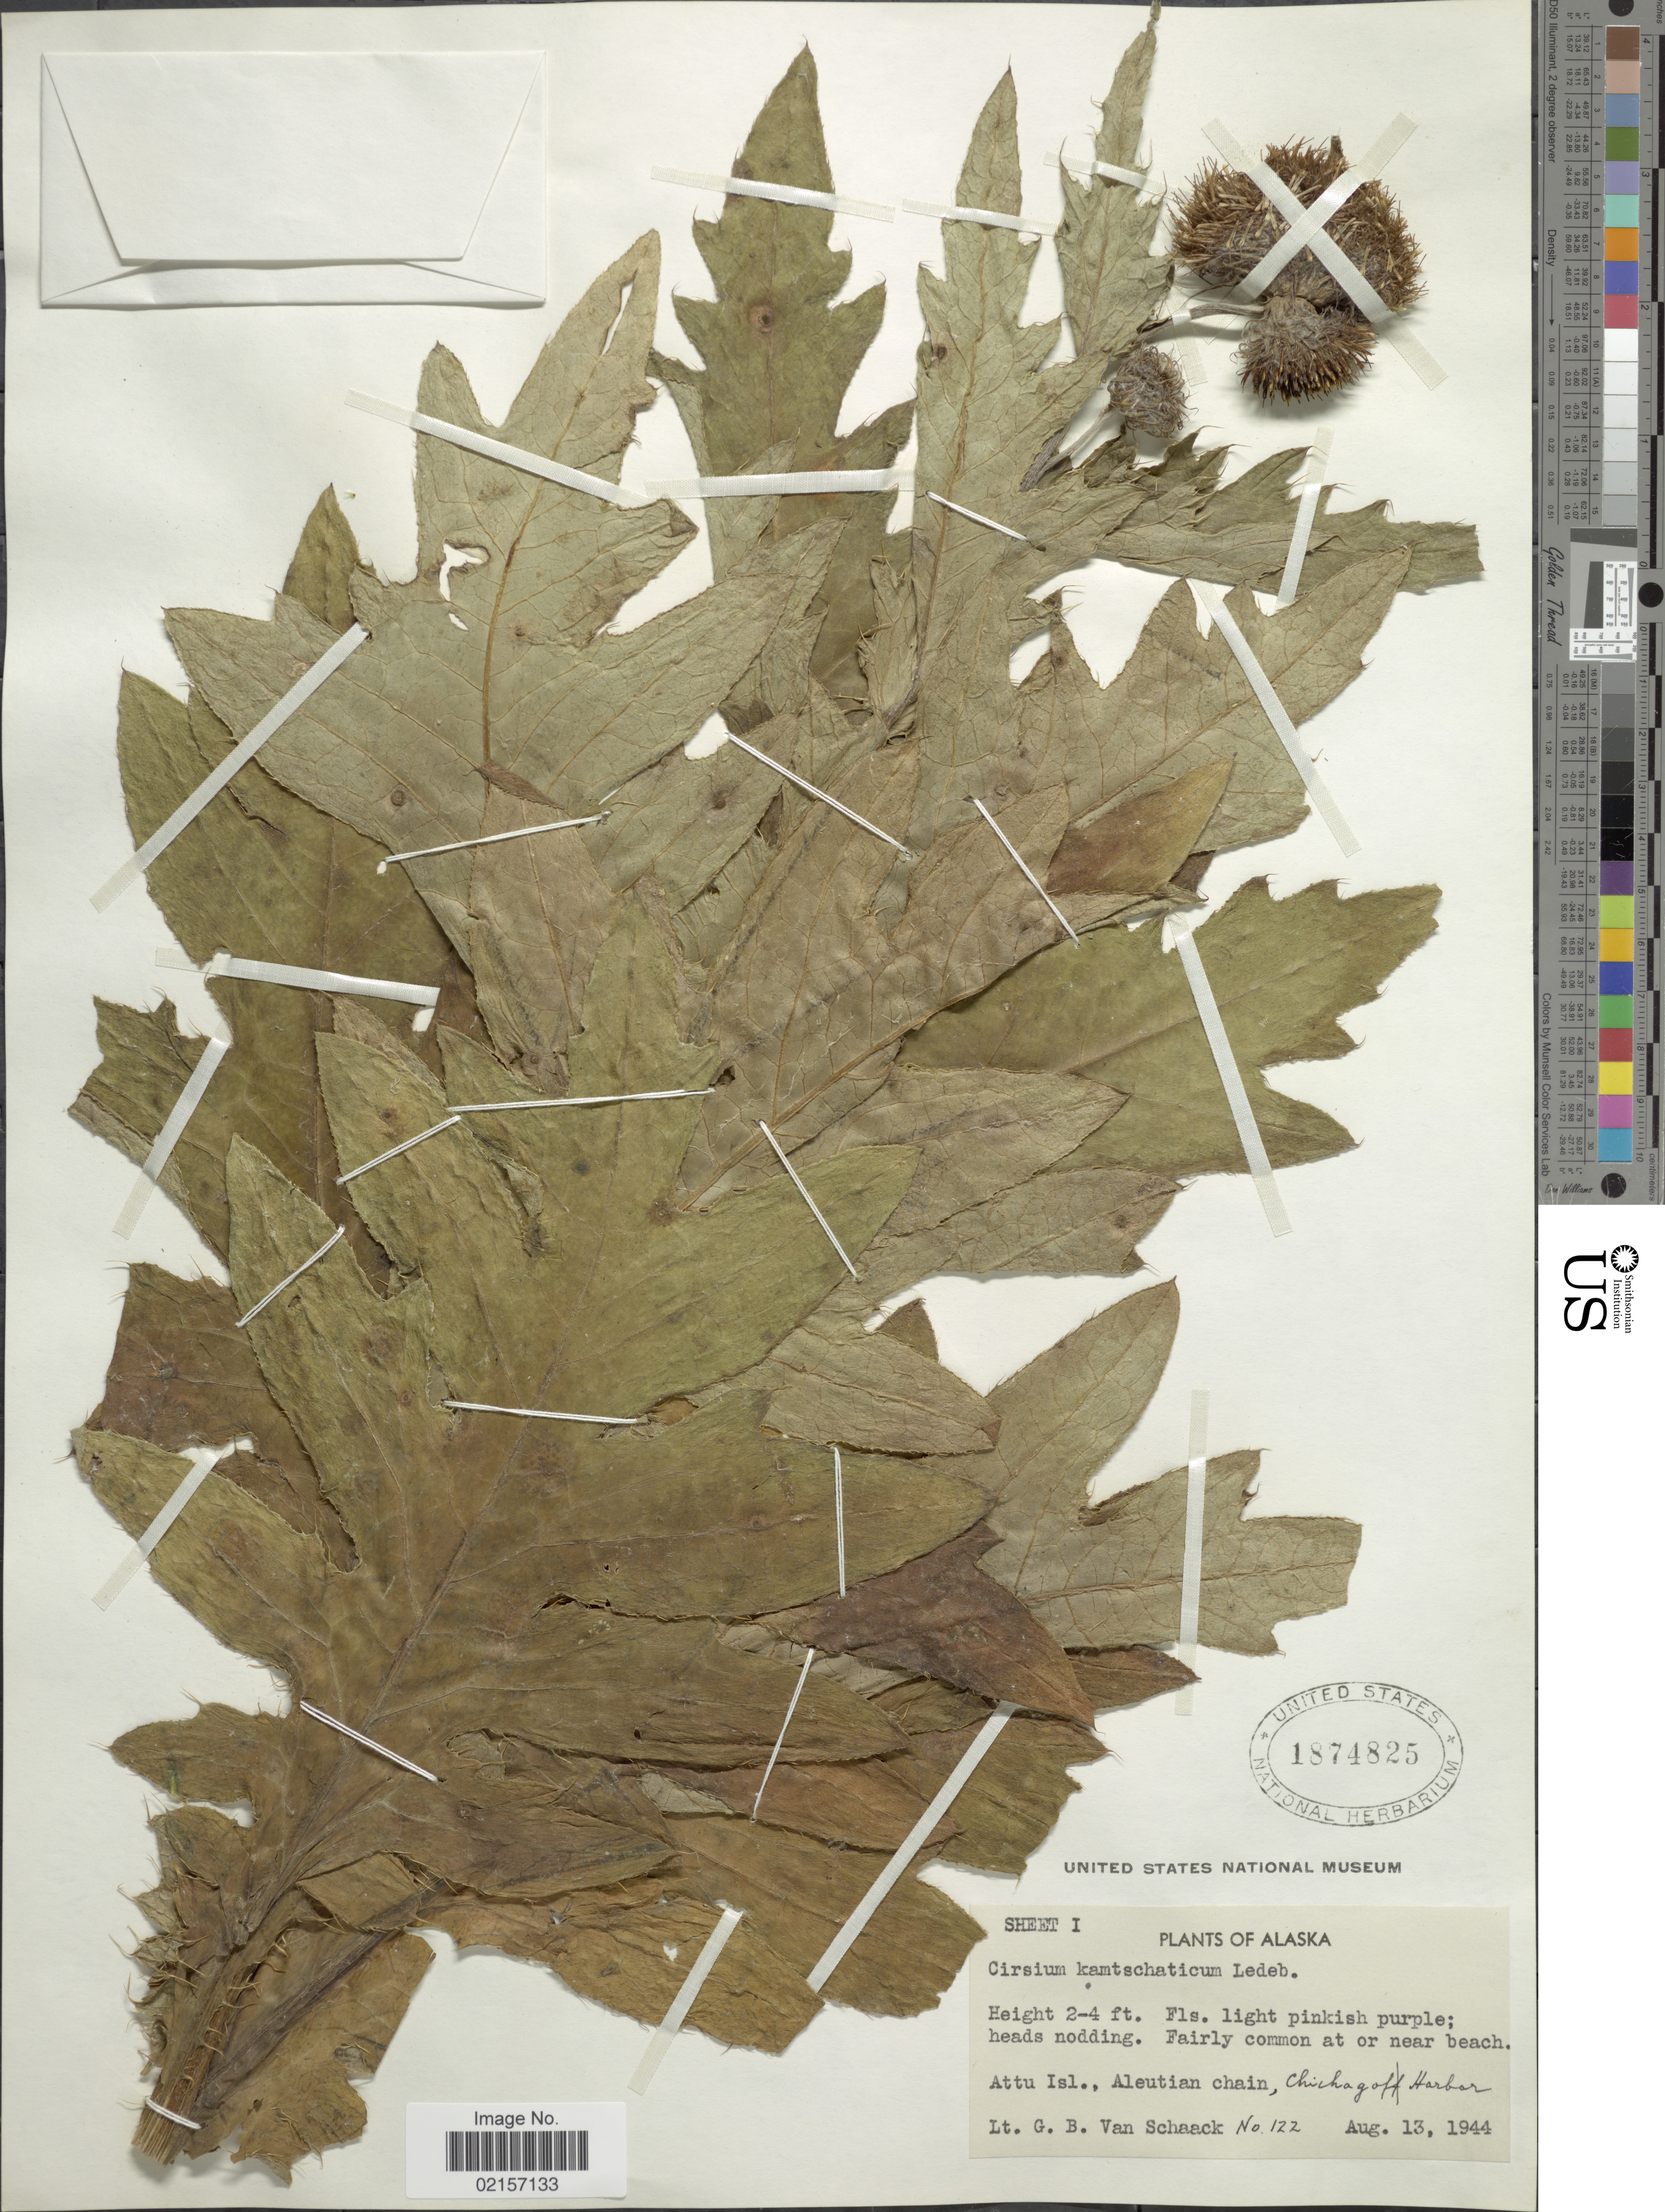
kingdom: Plantae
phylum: Tracheophyta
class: Magnoliopsida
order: Asterales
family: Asteraceae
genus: Cirsium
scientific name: Cirsium kamtschaticum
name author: Ledeb.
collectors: G. Van Schaack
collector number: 122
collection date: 1944-08-13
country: United States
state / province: Alaska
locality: Fairly common at or near beach, Attu Isl. Aleutian chan, Chichagof Harbor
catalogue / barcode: US 1874825